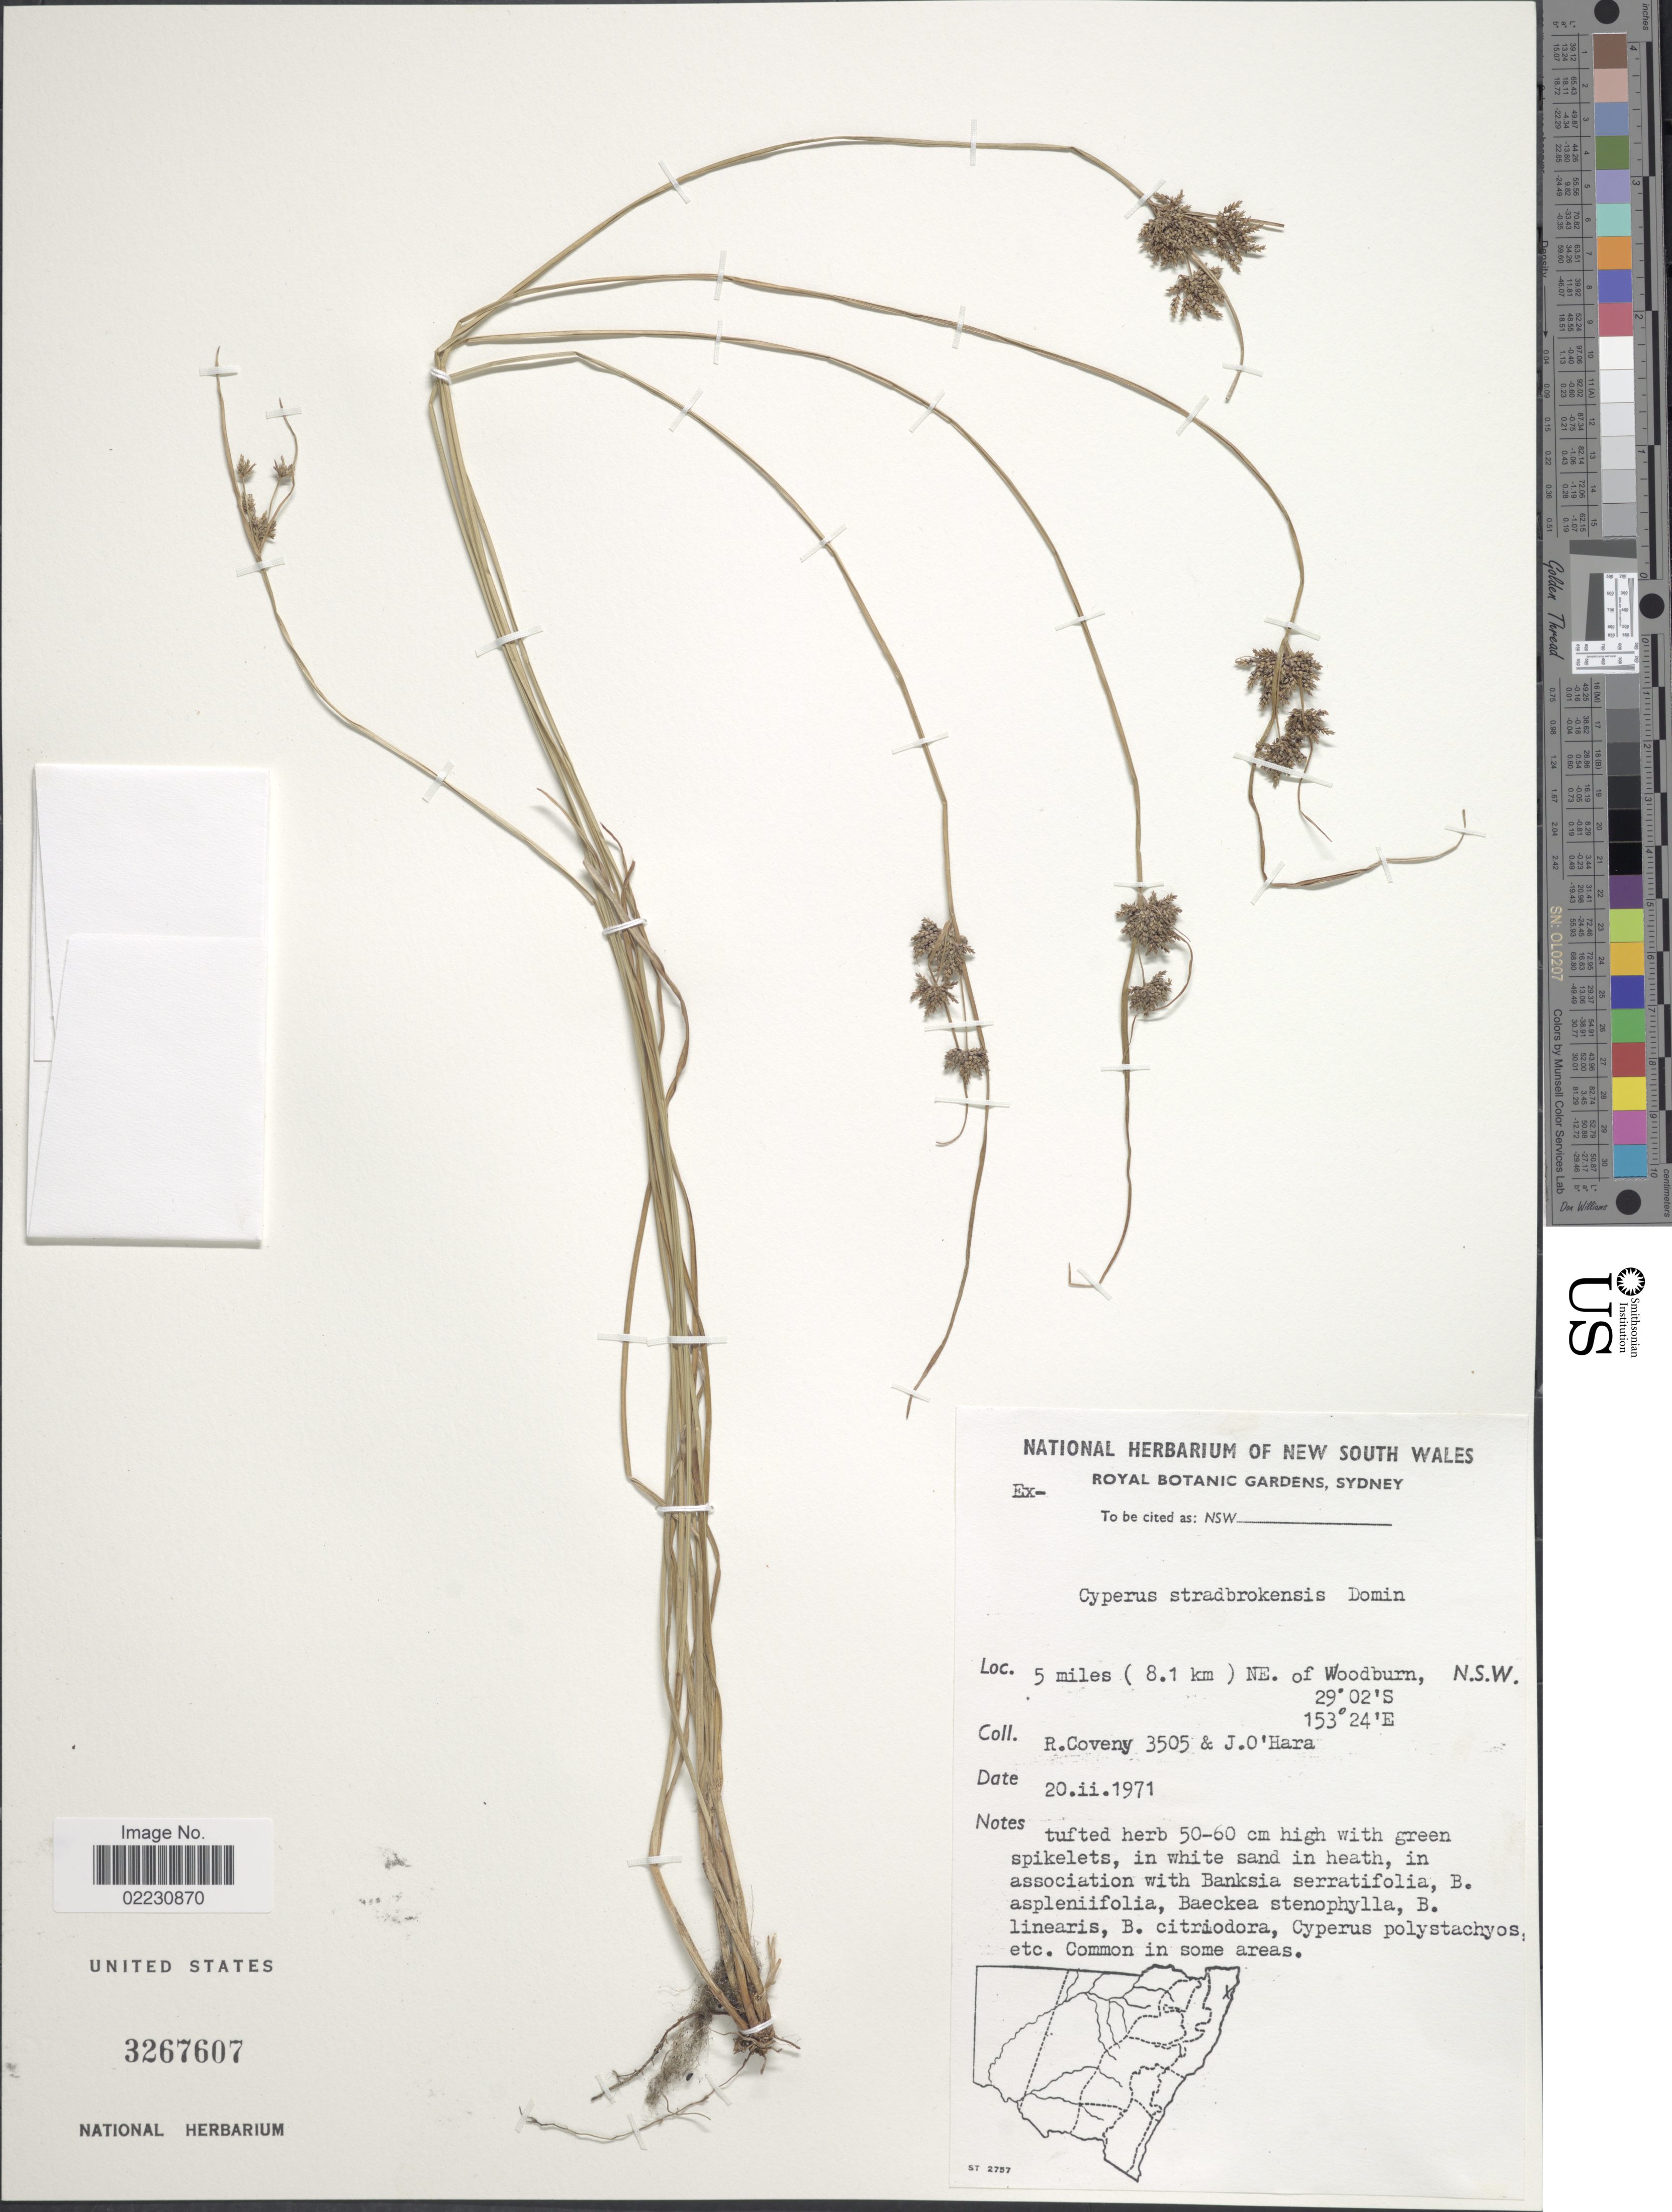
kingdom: Plantae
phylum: Tracheophyta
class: Liliopsida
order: Poales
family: Cyperaceae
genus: Cyperus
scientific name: Cyperus stradbrokensis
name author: Domin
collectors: R. Coveny & J. O'Hara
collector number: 3505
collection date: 1971-02-20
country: Australia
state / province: New South Wales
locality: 5 miles (8.1 km) NE of Woodburn, N.S.W.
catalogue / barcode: US 3267607